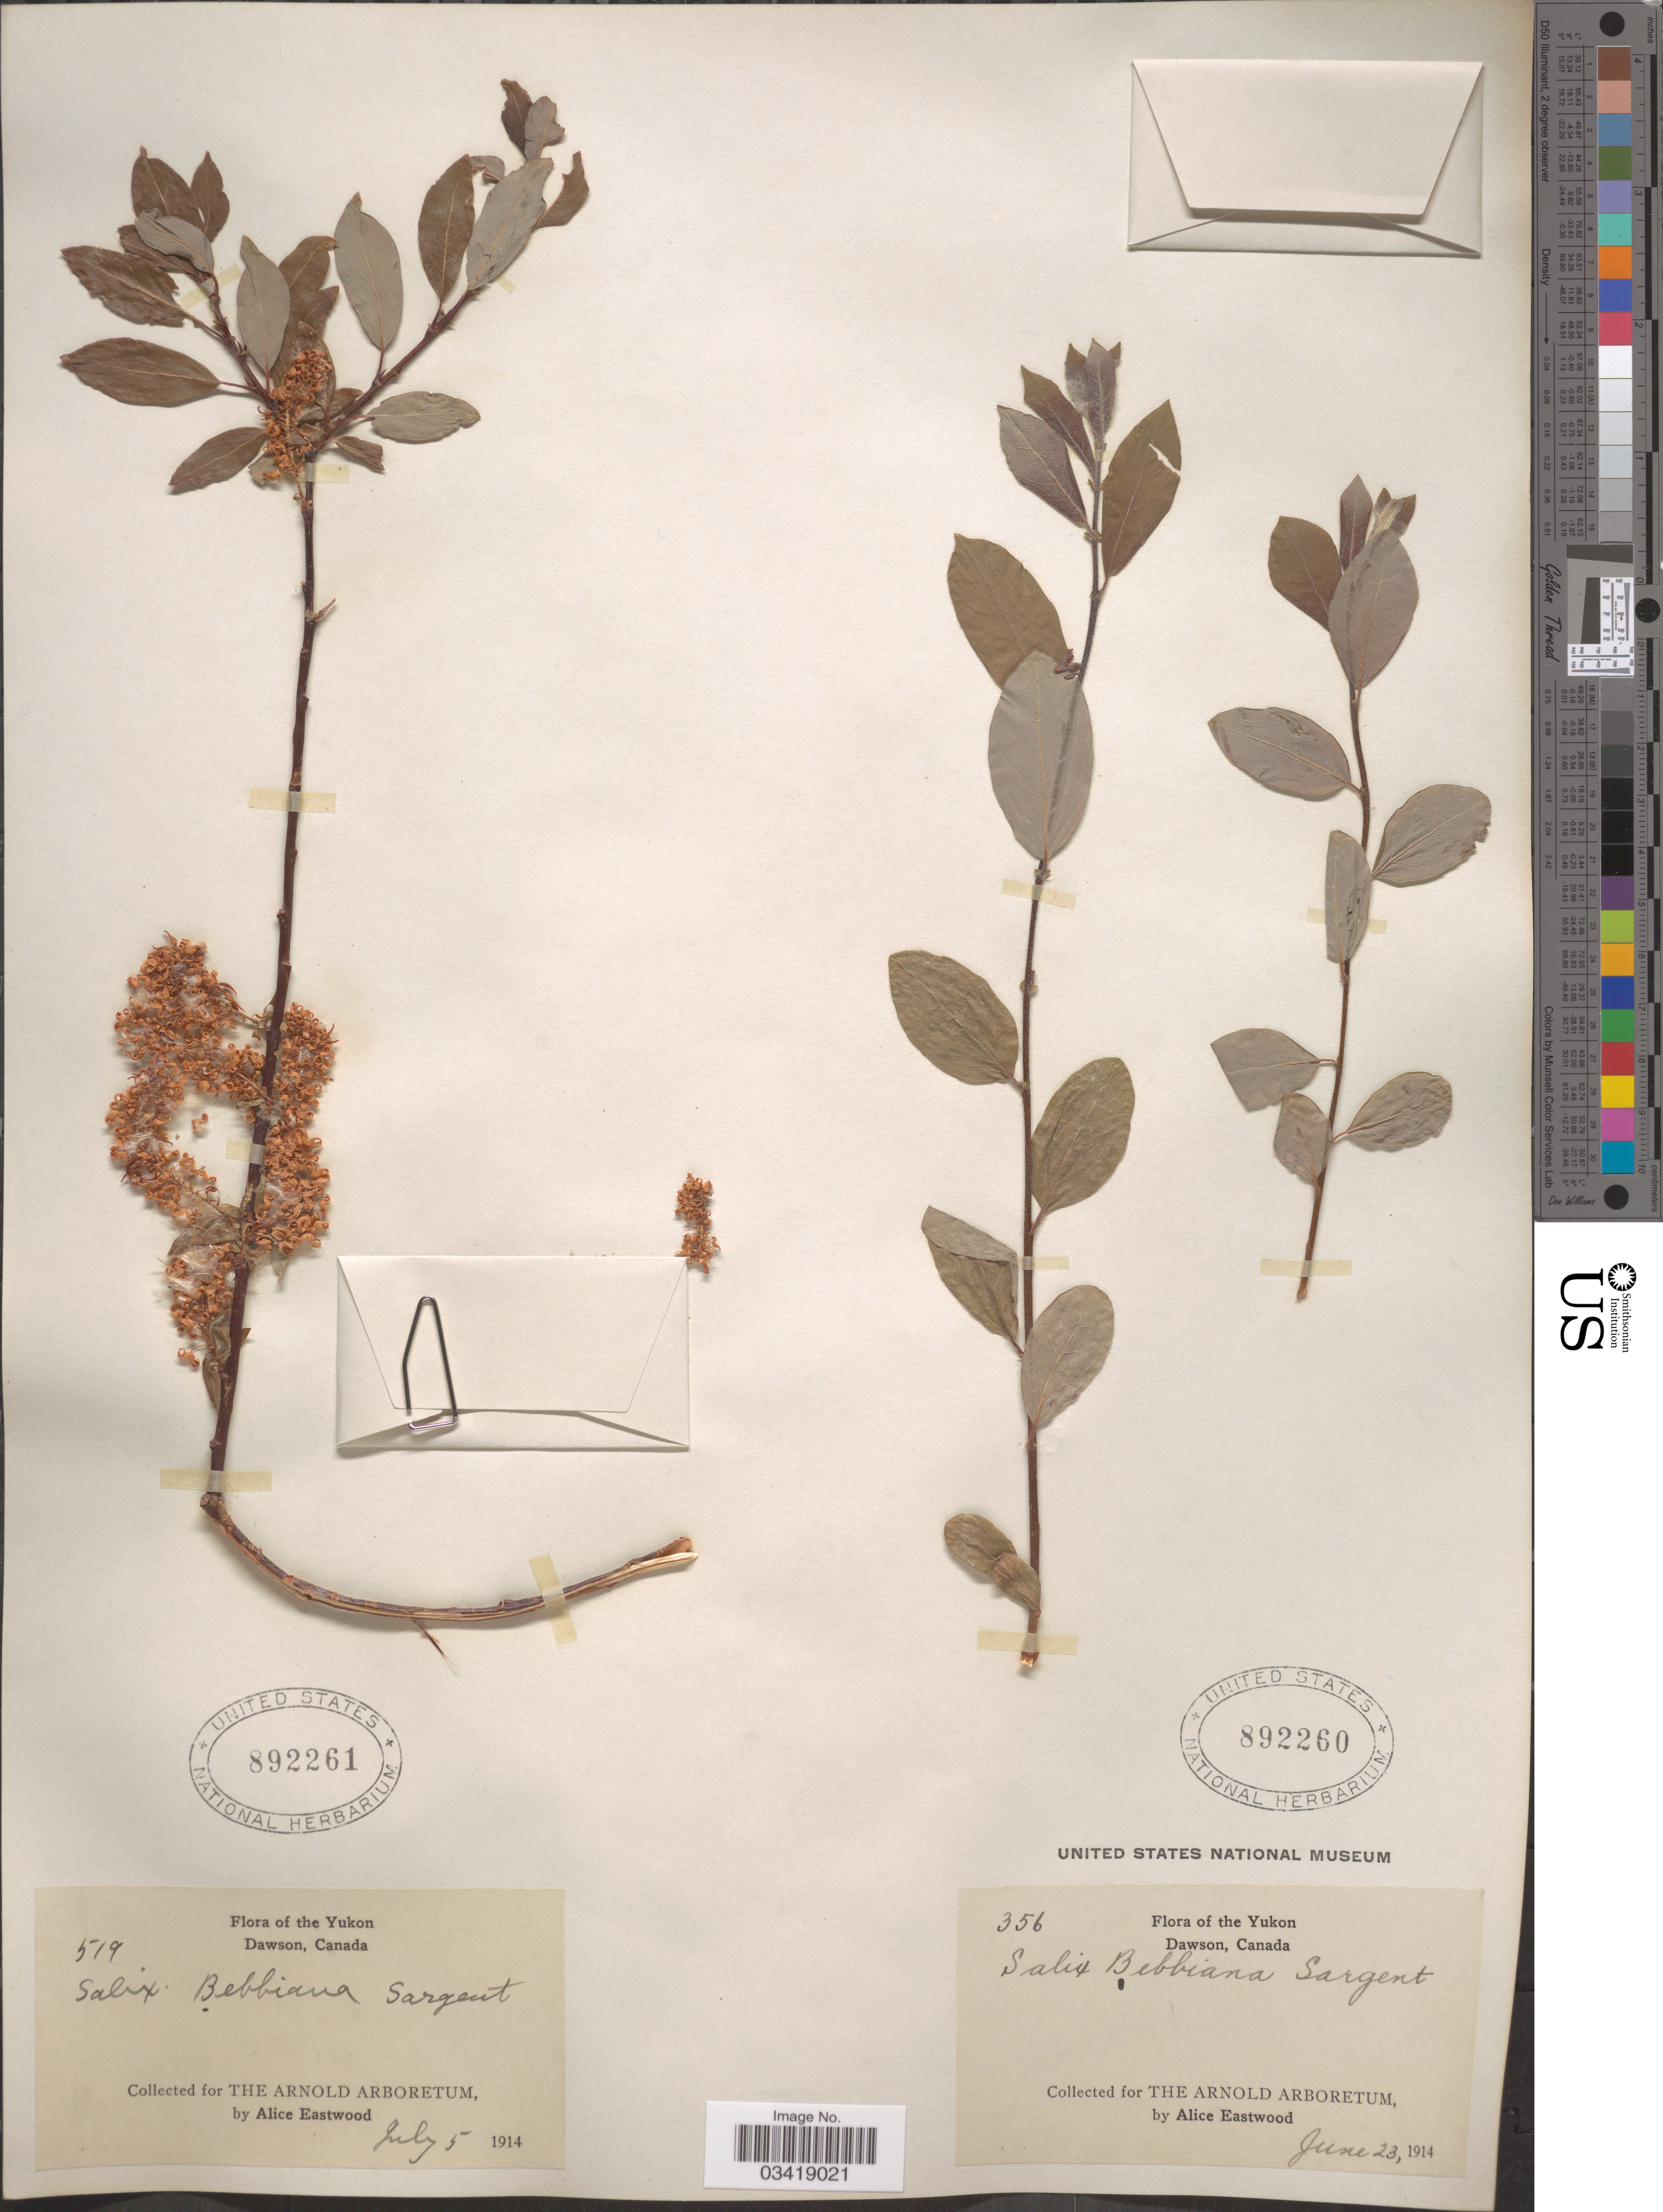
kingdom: Plantae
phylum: Tracheophyta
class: Magnoliopsida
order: Malpighiales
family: Salicaceae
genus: Salix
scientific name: Salix bebbiana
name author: Sarg.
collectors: A. Eastwood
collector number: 519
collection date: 1914-07-05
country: Canada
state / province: Yukon Territory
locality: Yukon. Dawson.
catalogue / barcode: US 892261-2